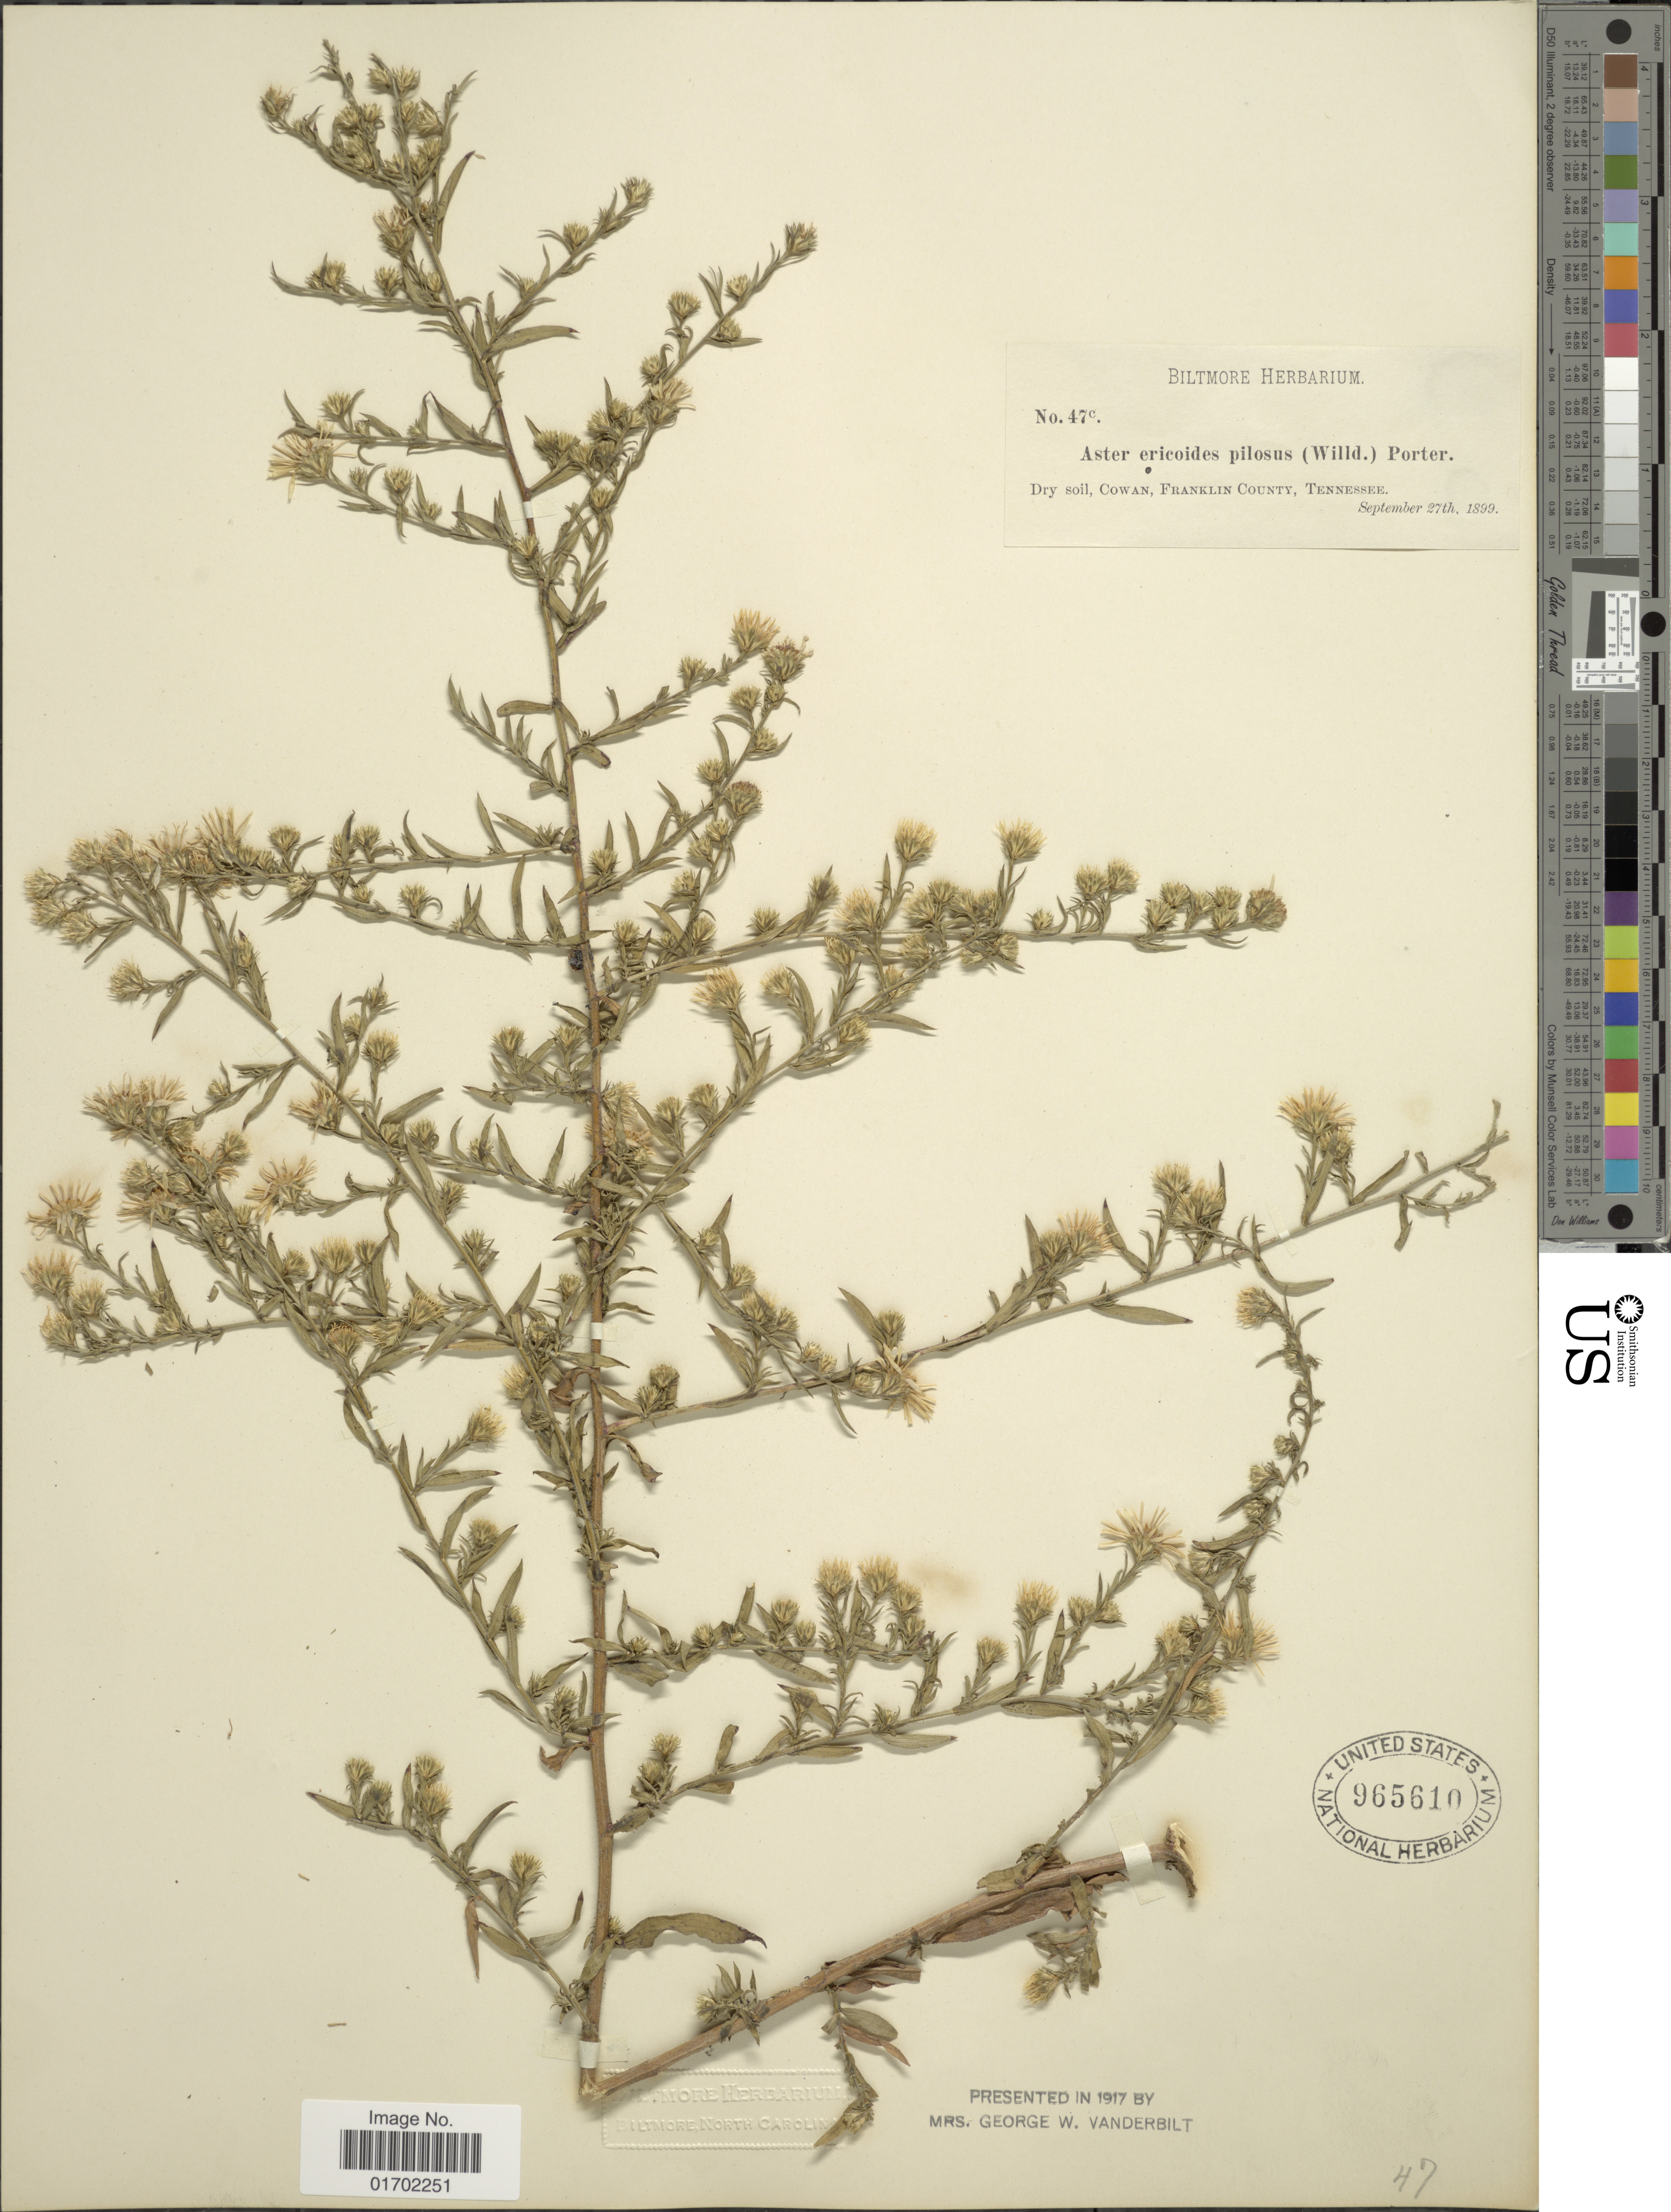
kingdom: Plantae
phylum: Tracheophyta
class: Magnoliopsida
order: Asterales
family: Asteraceae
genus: Symphyotrichum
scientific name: Symphyotrichum pilosum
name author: (Willd.) G.L. Nesom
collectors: ex herb. Biltmore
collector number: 47c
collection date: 1899-09-27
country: United States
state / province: Tennessee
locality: Cowan, Franklin County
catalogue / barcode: US 965610